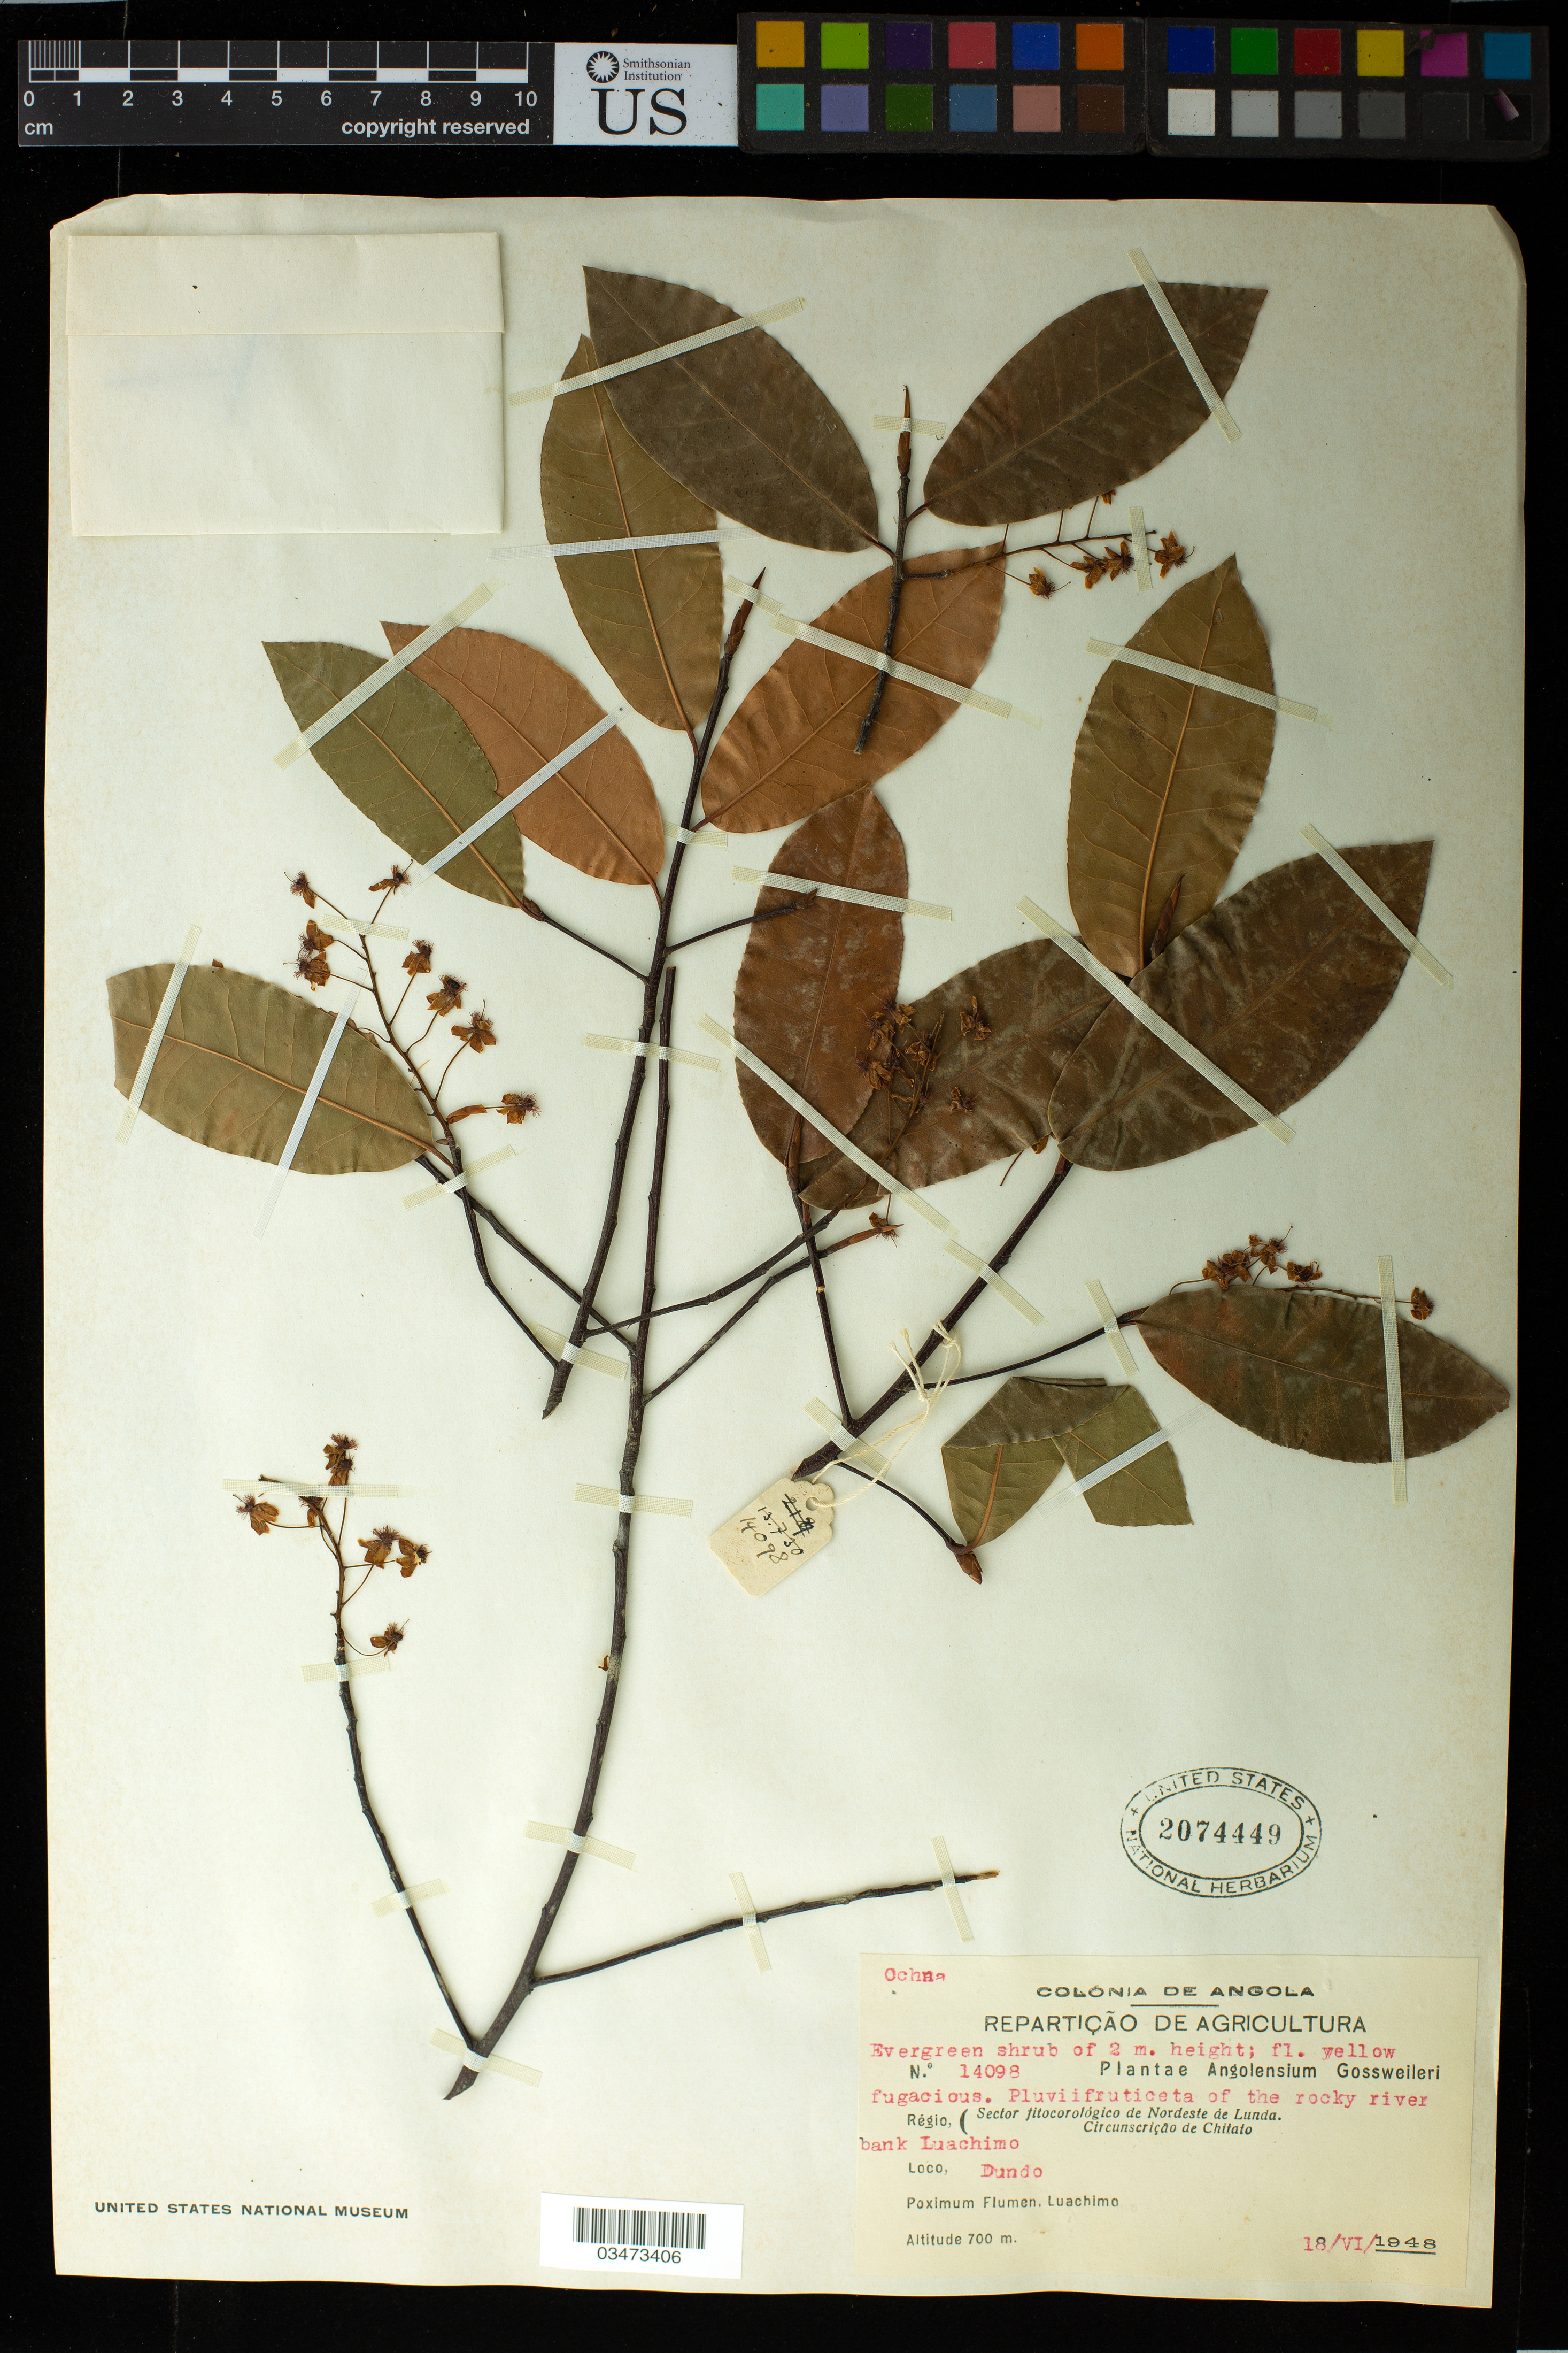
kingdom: Plantae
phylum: Tracheophyta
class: Magnoliopsida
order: Malpighiales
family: Ochnaceae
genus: Ochna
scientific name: Ochna sp.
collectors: A. Gossweiler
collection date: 1948-06-18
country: Angola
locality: Sector fitocorologico de Nordeste de Lunda Circunseicao de Chitato, Dundo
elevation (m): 700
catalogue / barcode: US 2074449